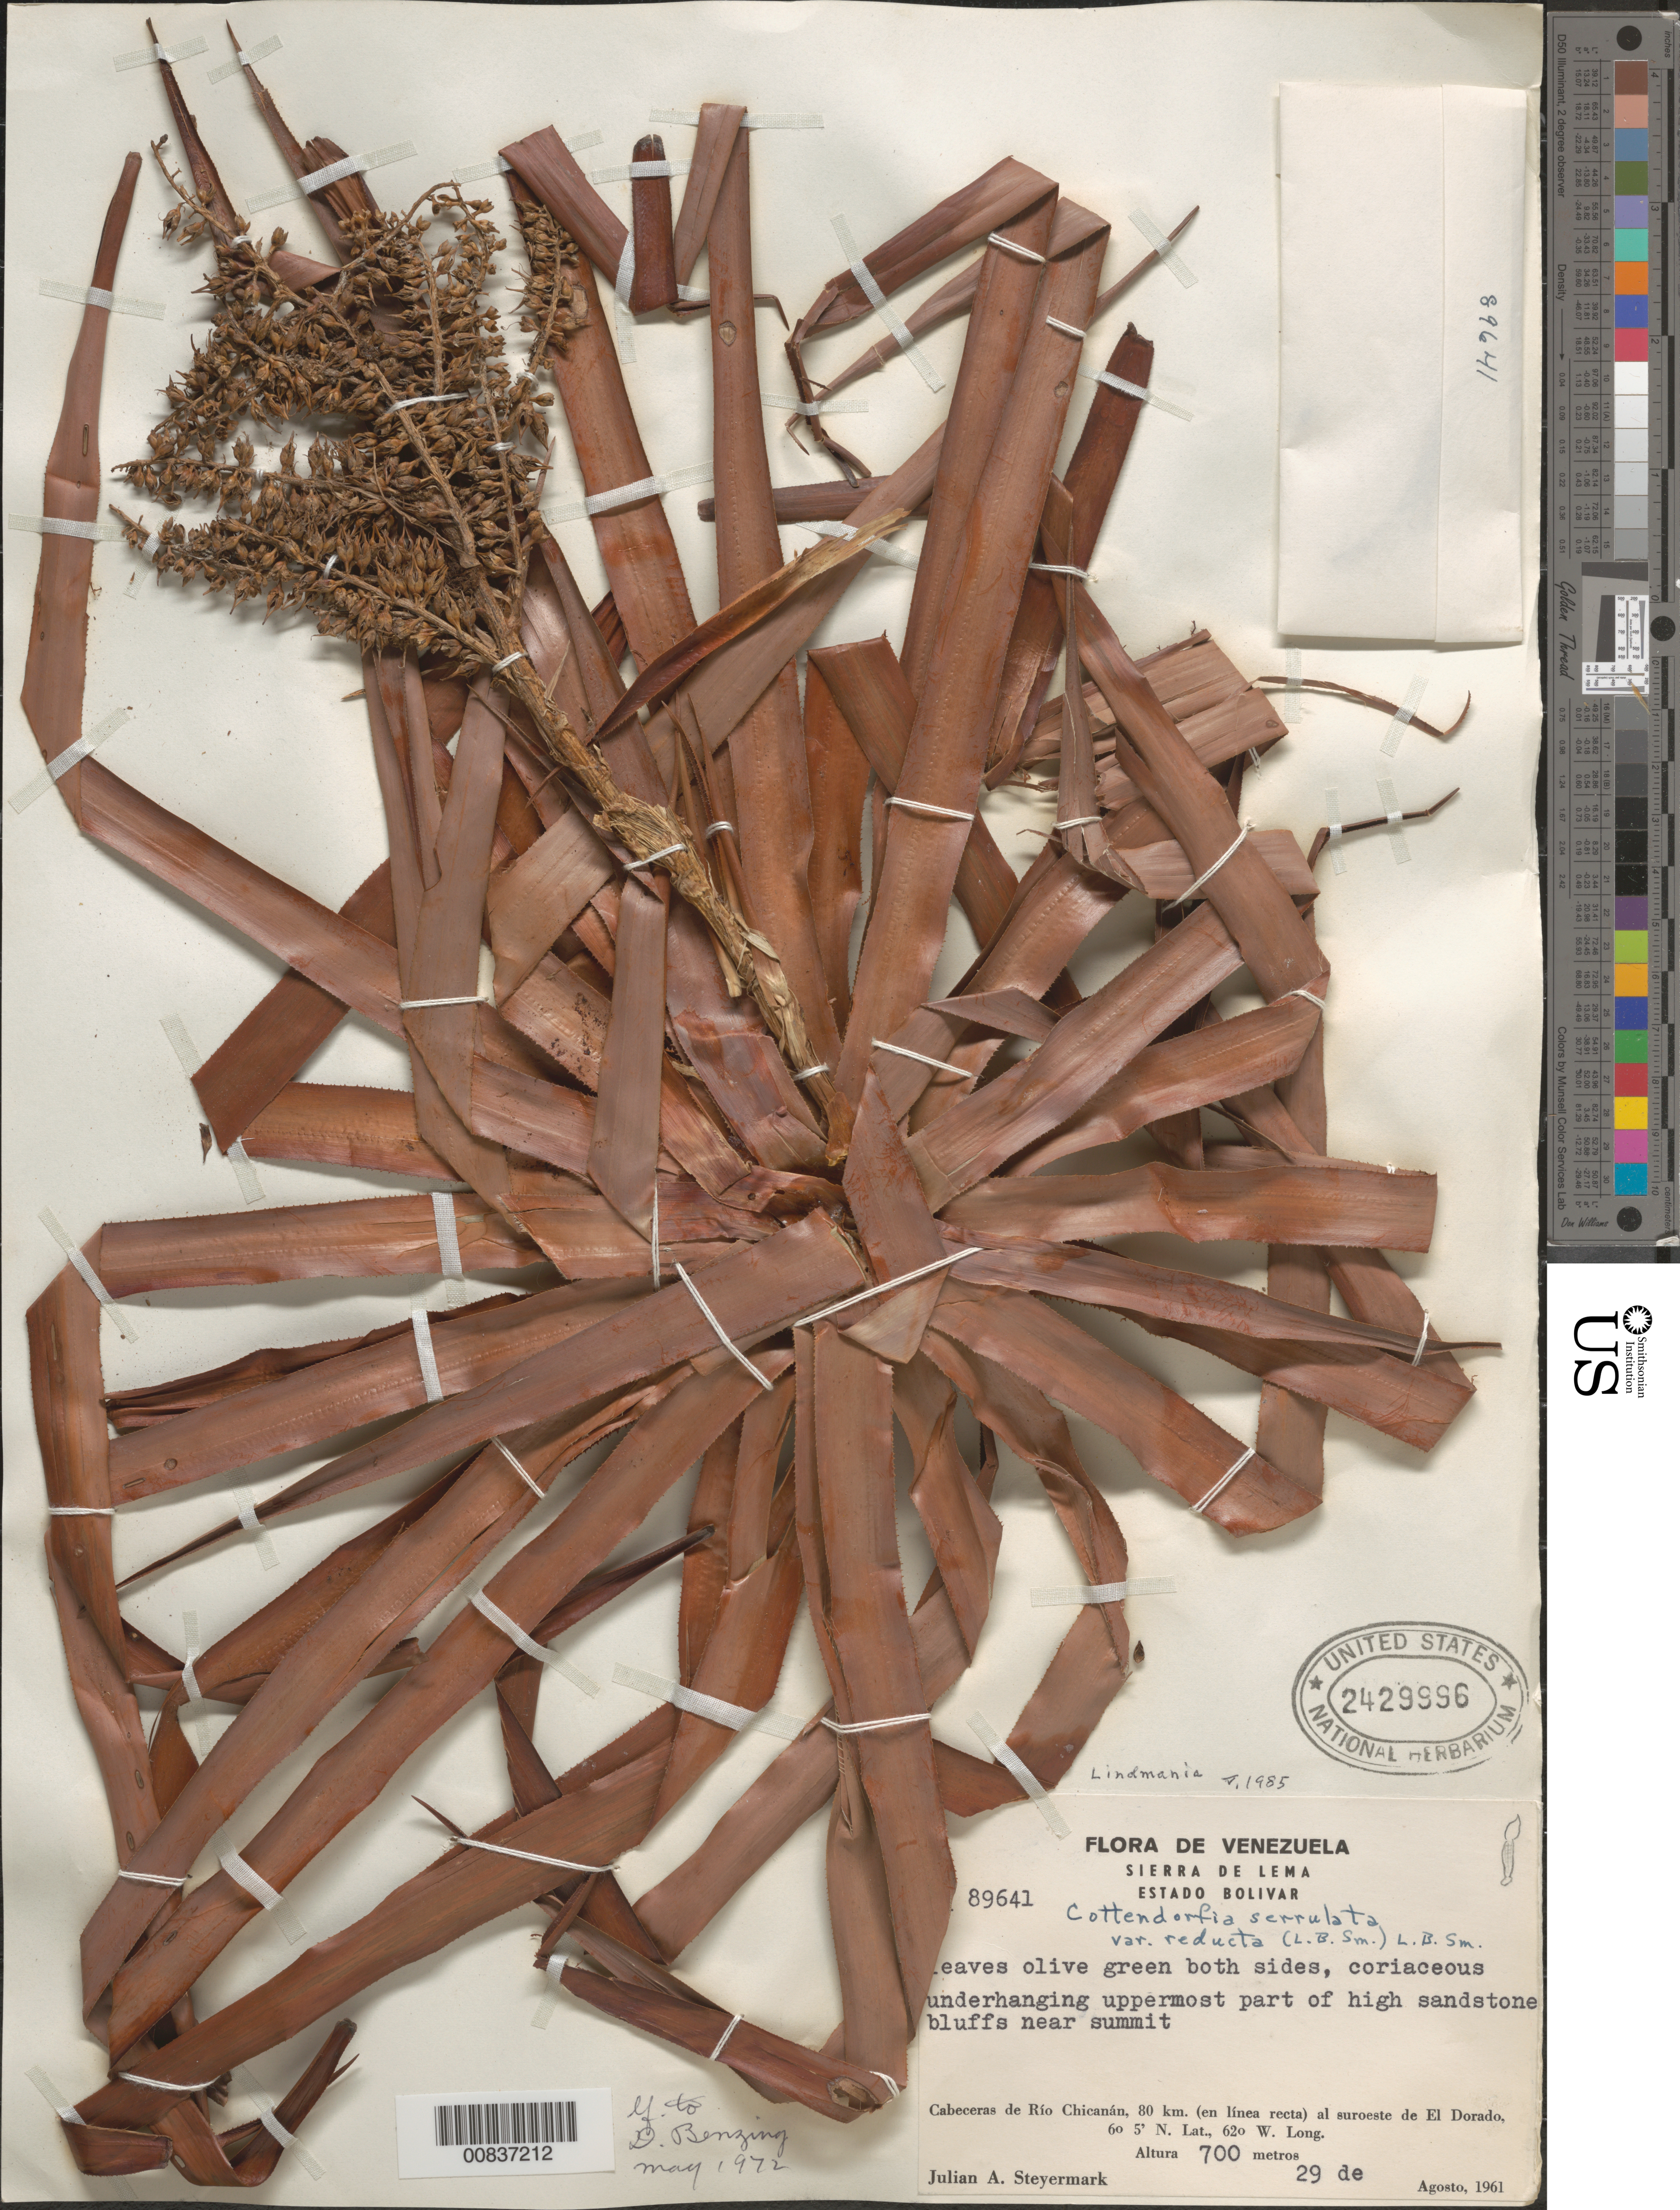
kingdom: Plantae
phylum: Tracheophyta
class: Liliopsida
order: Poales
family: Bromeliaceae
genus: Lindmania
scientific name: Lindmania serrulata var. reducta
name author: L.B. Sm.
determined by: Smith, Lyman B., (US), NMNH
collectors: J. Steyermark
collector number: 89641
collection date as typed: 29-Aug-61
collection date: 1961-08-29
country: Venezuela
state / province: Bolívar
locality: Sierra de Lema, Cabeceras de Río Chicanán, 80 km in straight line to SW of El Dorado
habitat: Underhanging uppermost part of high sandstone bluffs near summit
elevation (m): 700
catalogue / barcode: US 2429996